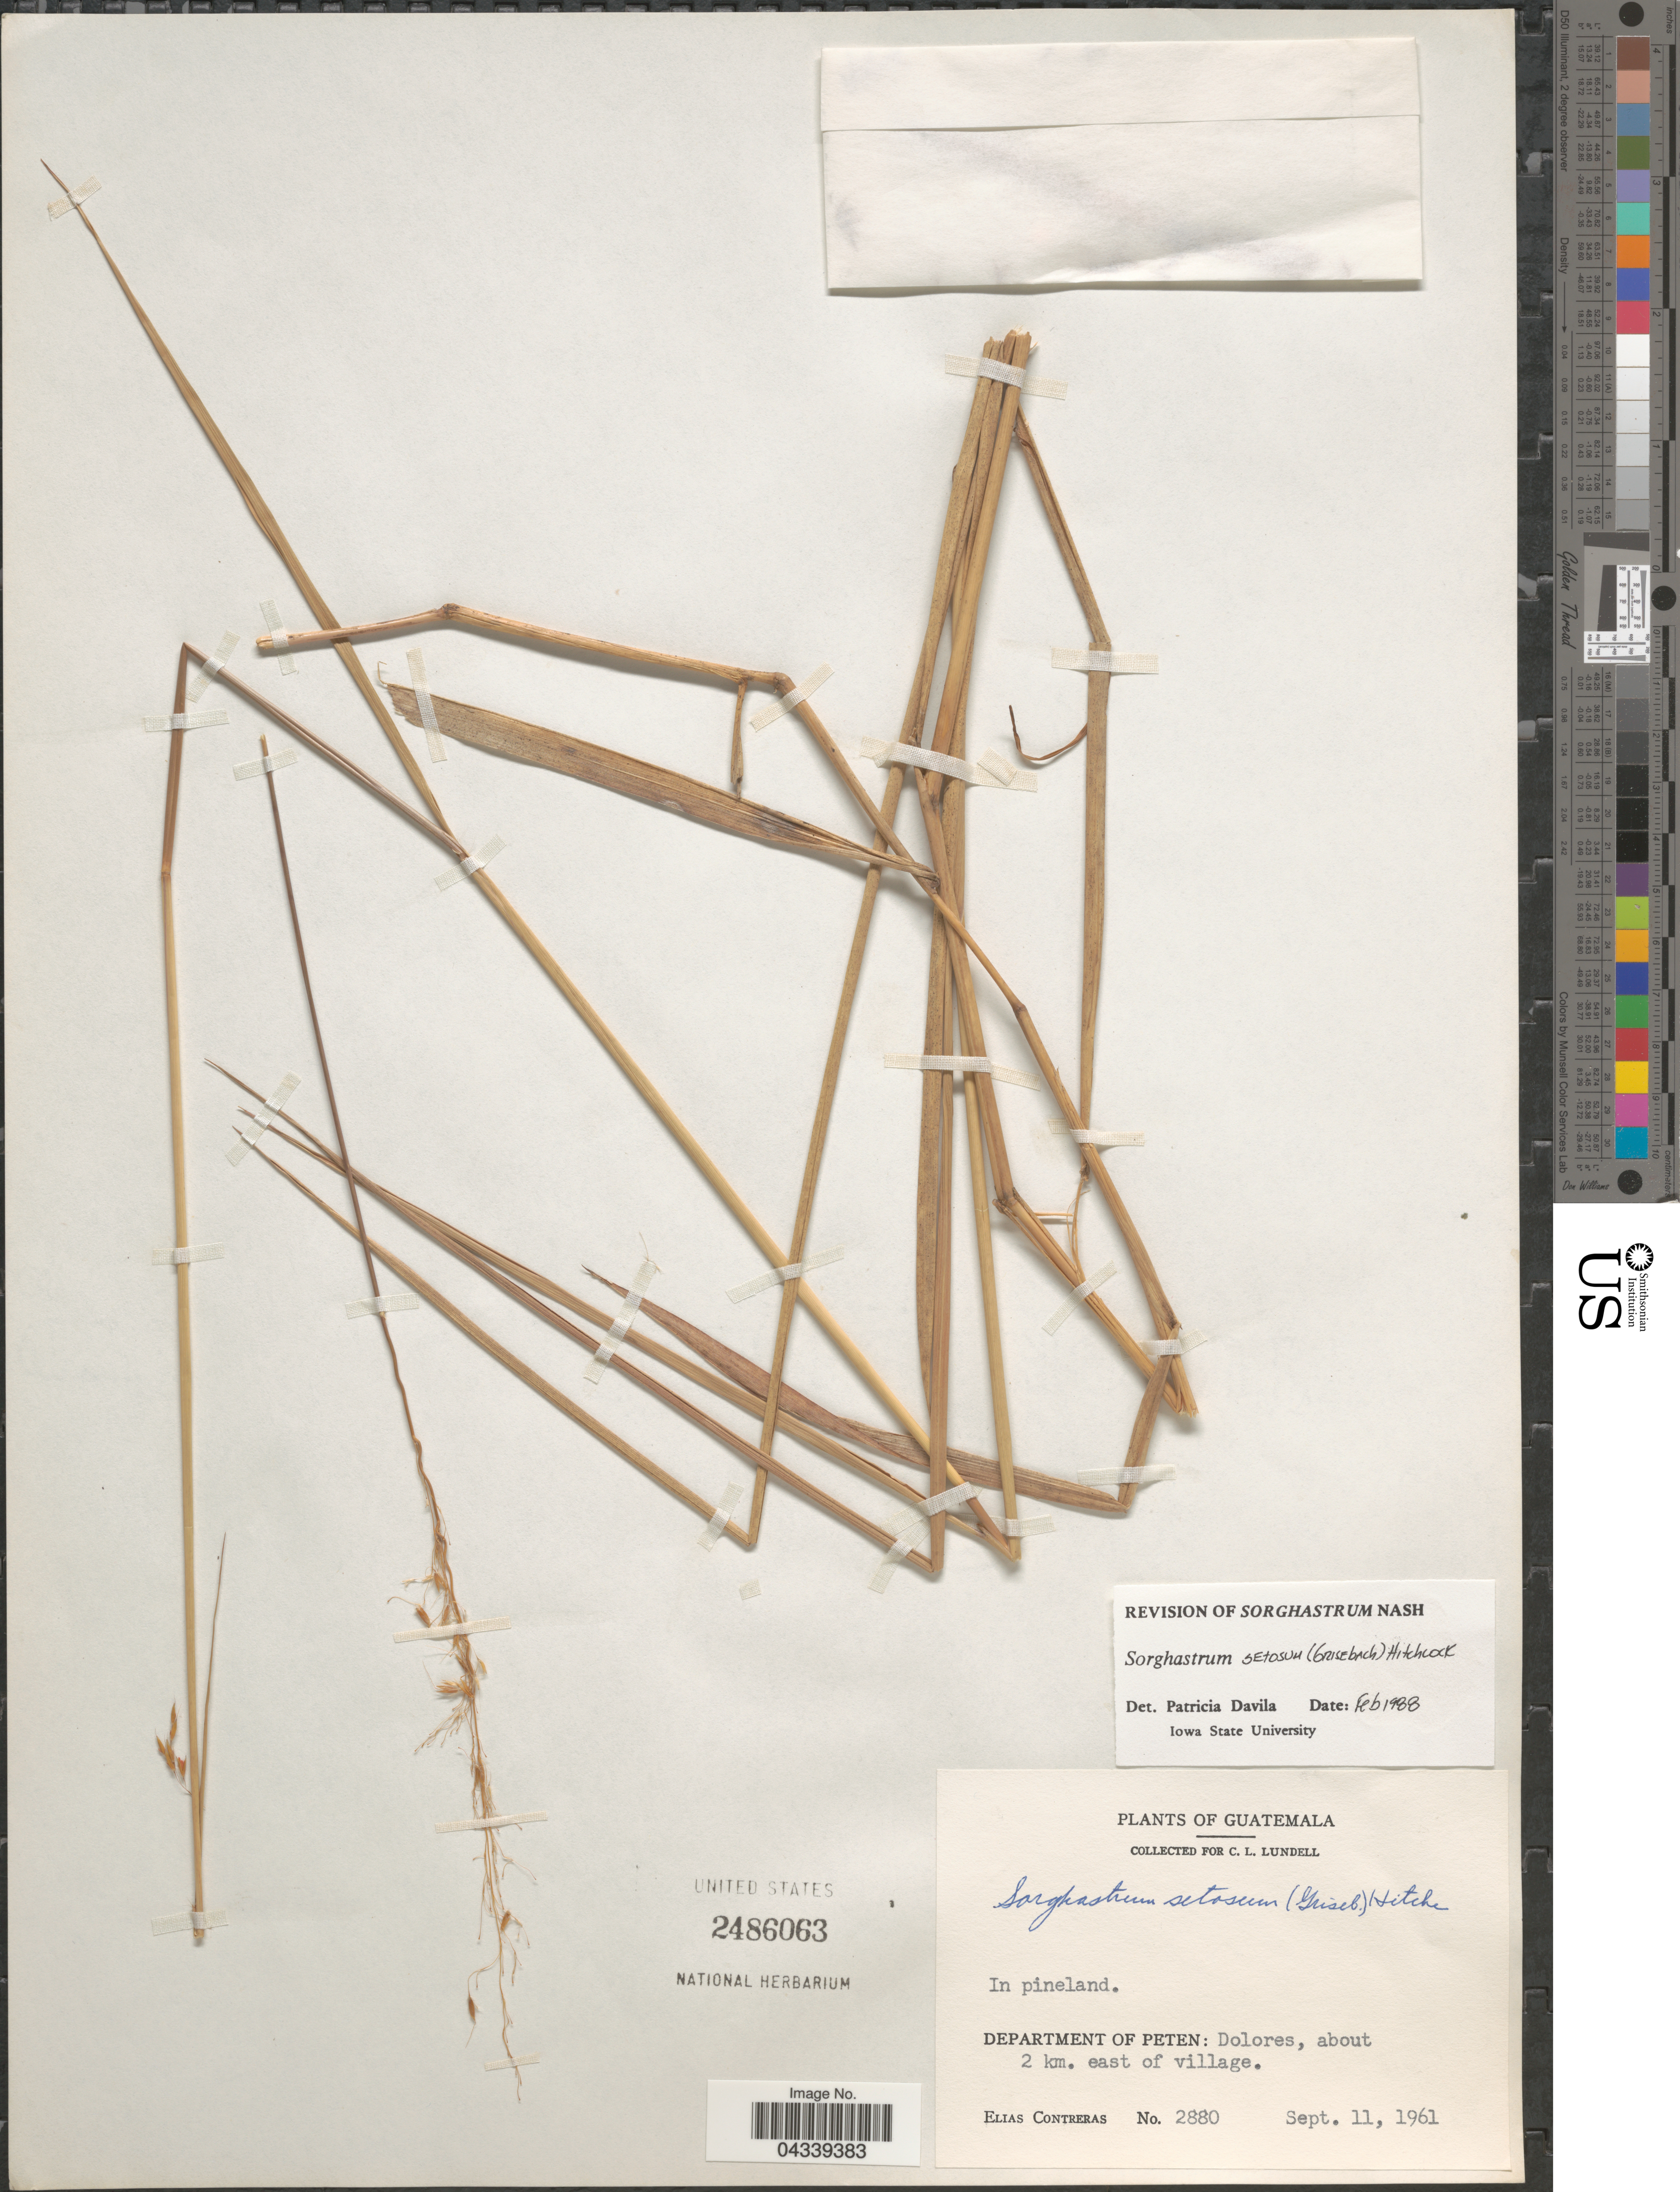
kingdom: Plantae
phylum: Tracheophyta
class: Liliopsida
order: Poales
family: Poaceae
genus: Sorghastrum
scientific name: Sorghastrum setosum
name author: (Griseb.) Hitchc.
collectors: E. Contreras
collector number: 2880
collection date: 1961-09-11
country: Guatemala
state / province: El Peten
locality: In pineland. Department of Peten: Dolores, about 2 km. east of village.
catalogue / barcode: US 2486063